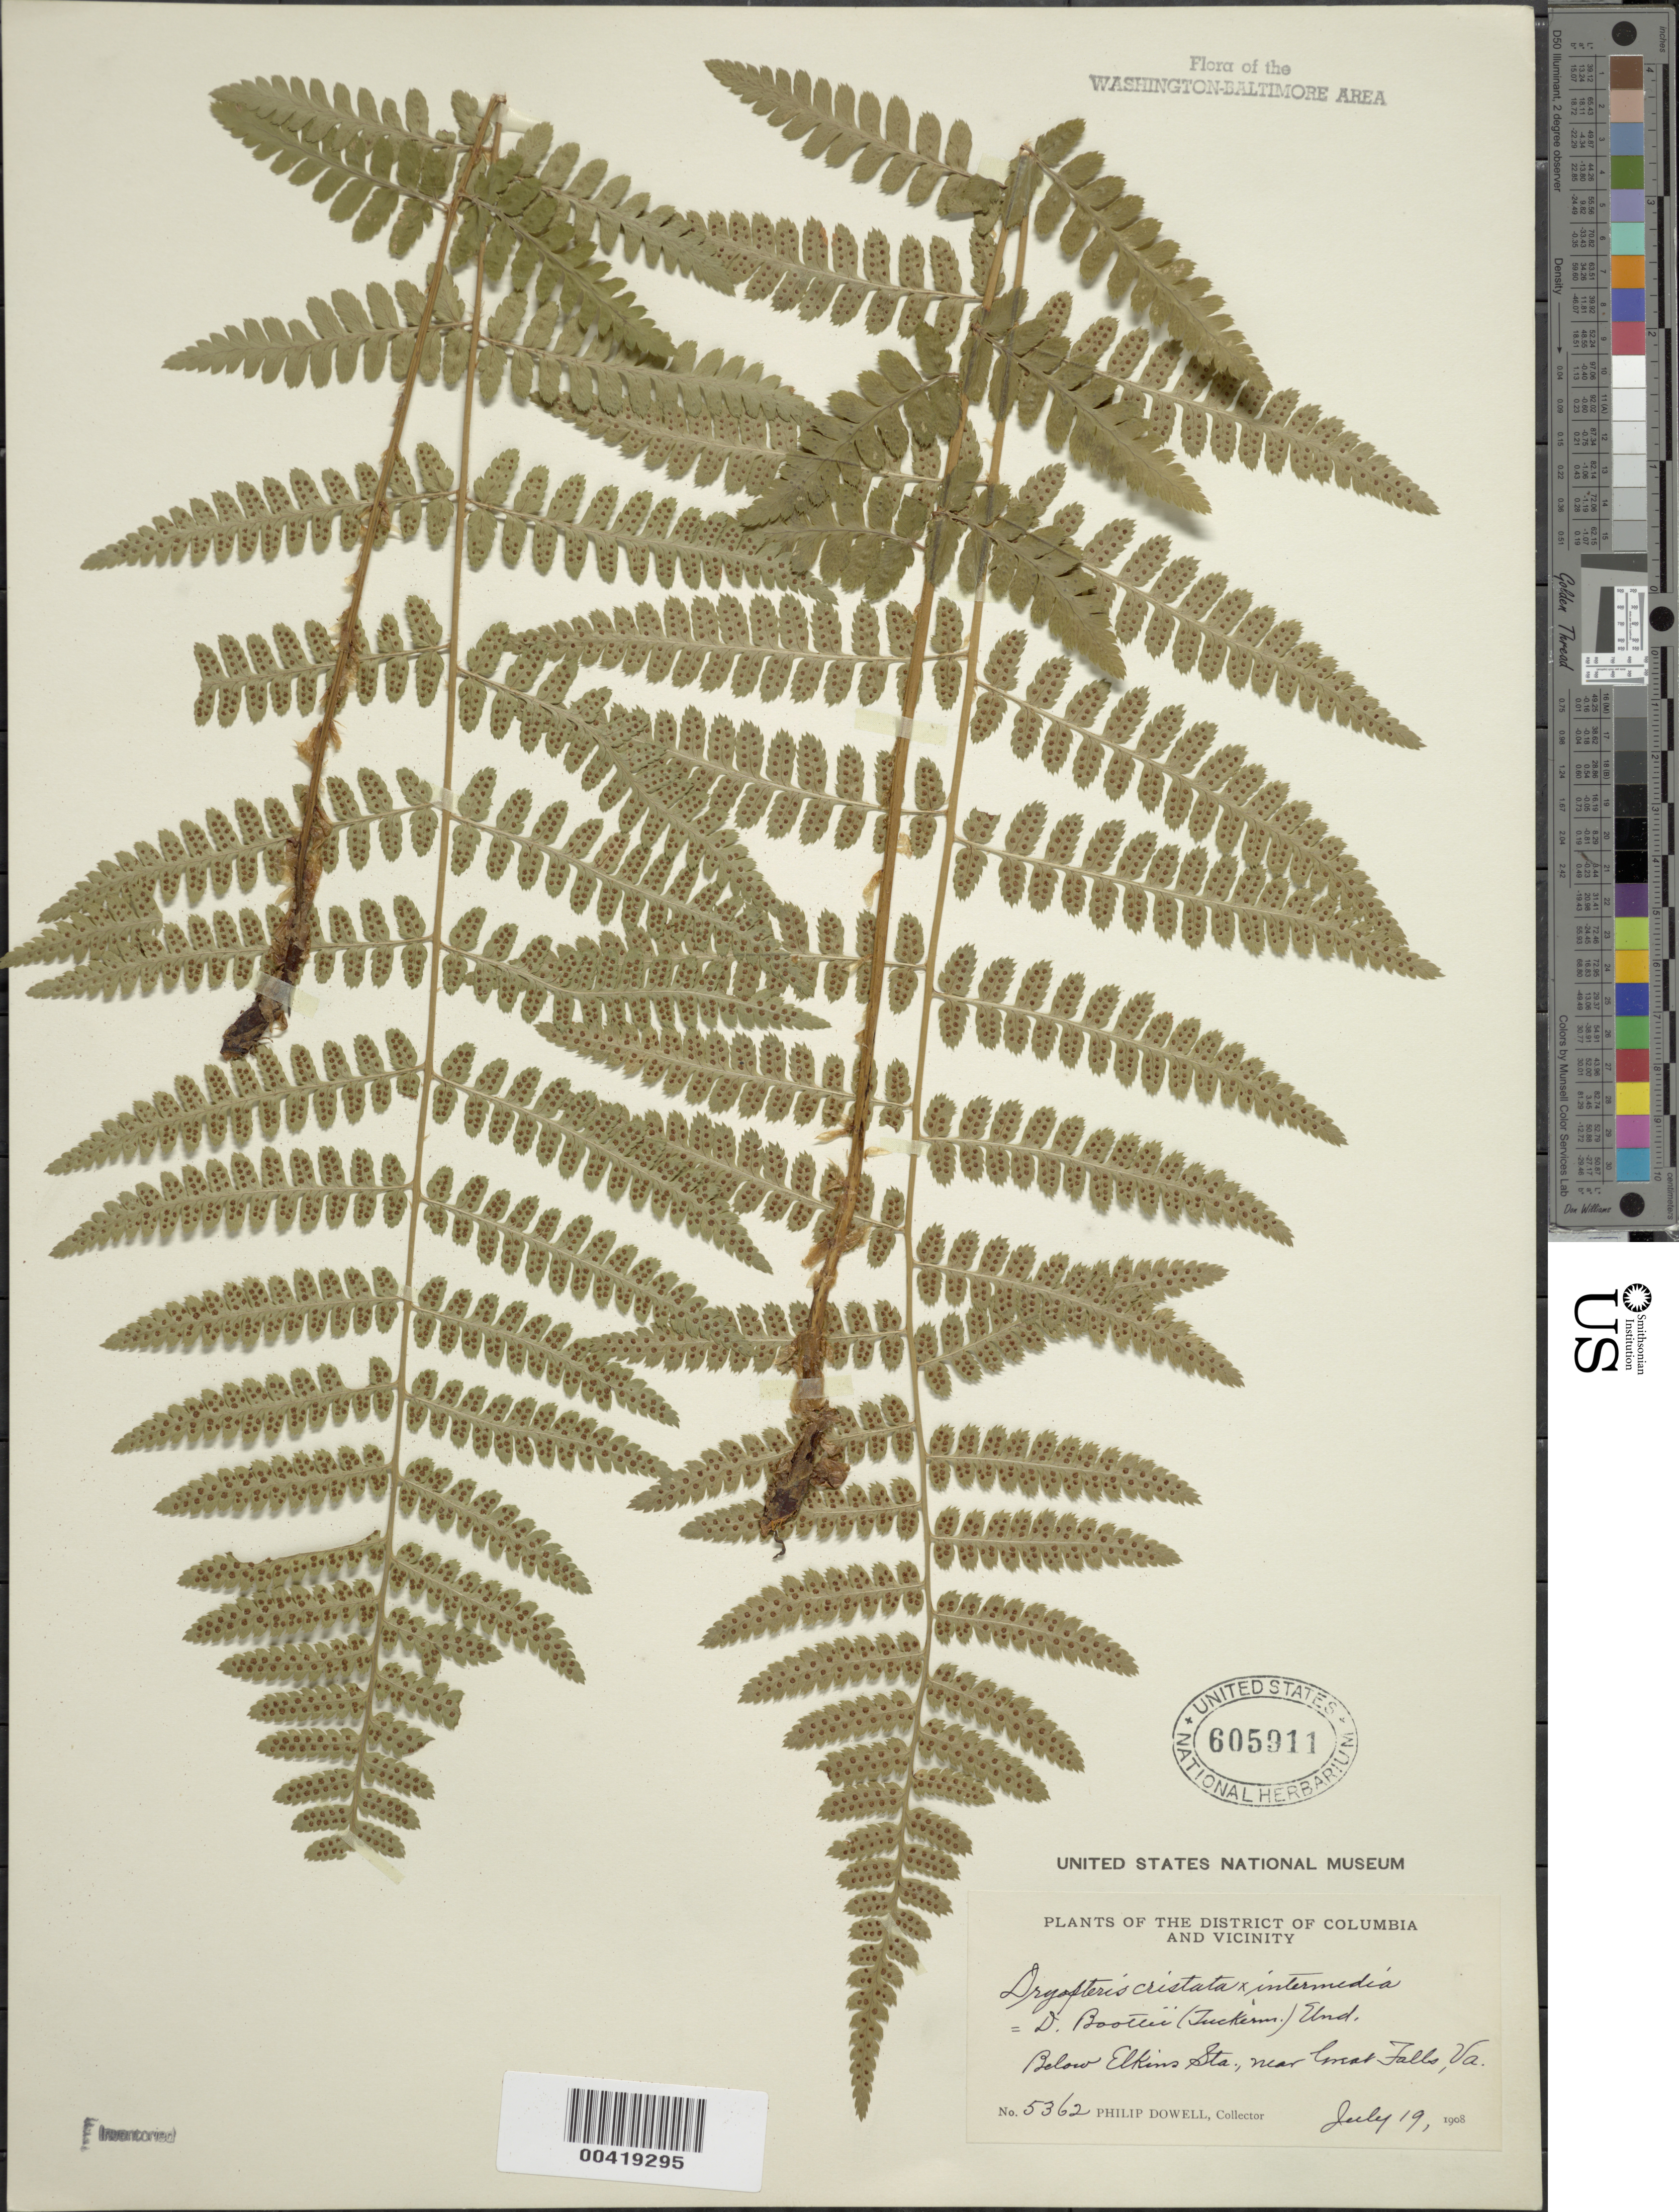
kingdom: Plantae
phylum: Tracheophyta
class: Polypodiopsida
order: Polypodiales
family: Dryopteridaceae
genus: Dryopteris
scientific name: Dryopteris x boottii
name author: Underw.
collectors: P. Dowell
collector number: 5362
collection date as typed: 19 Jul 1908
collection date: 1908-07-19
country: United States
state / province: Virginia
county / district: Fairfax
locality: Great Falls, near Elkins Station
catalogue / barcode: US 605911